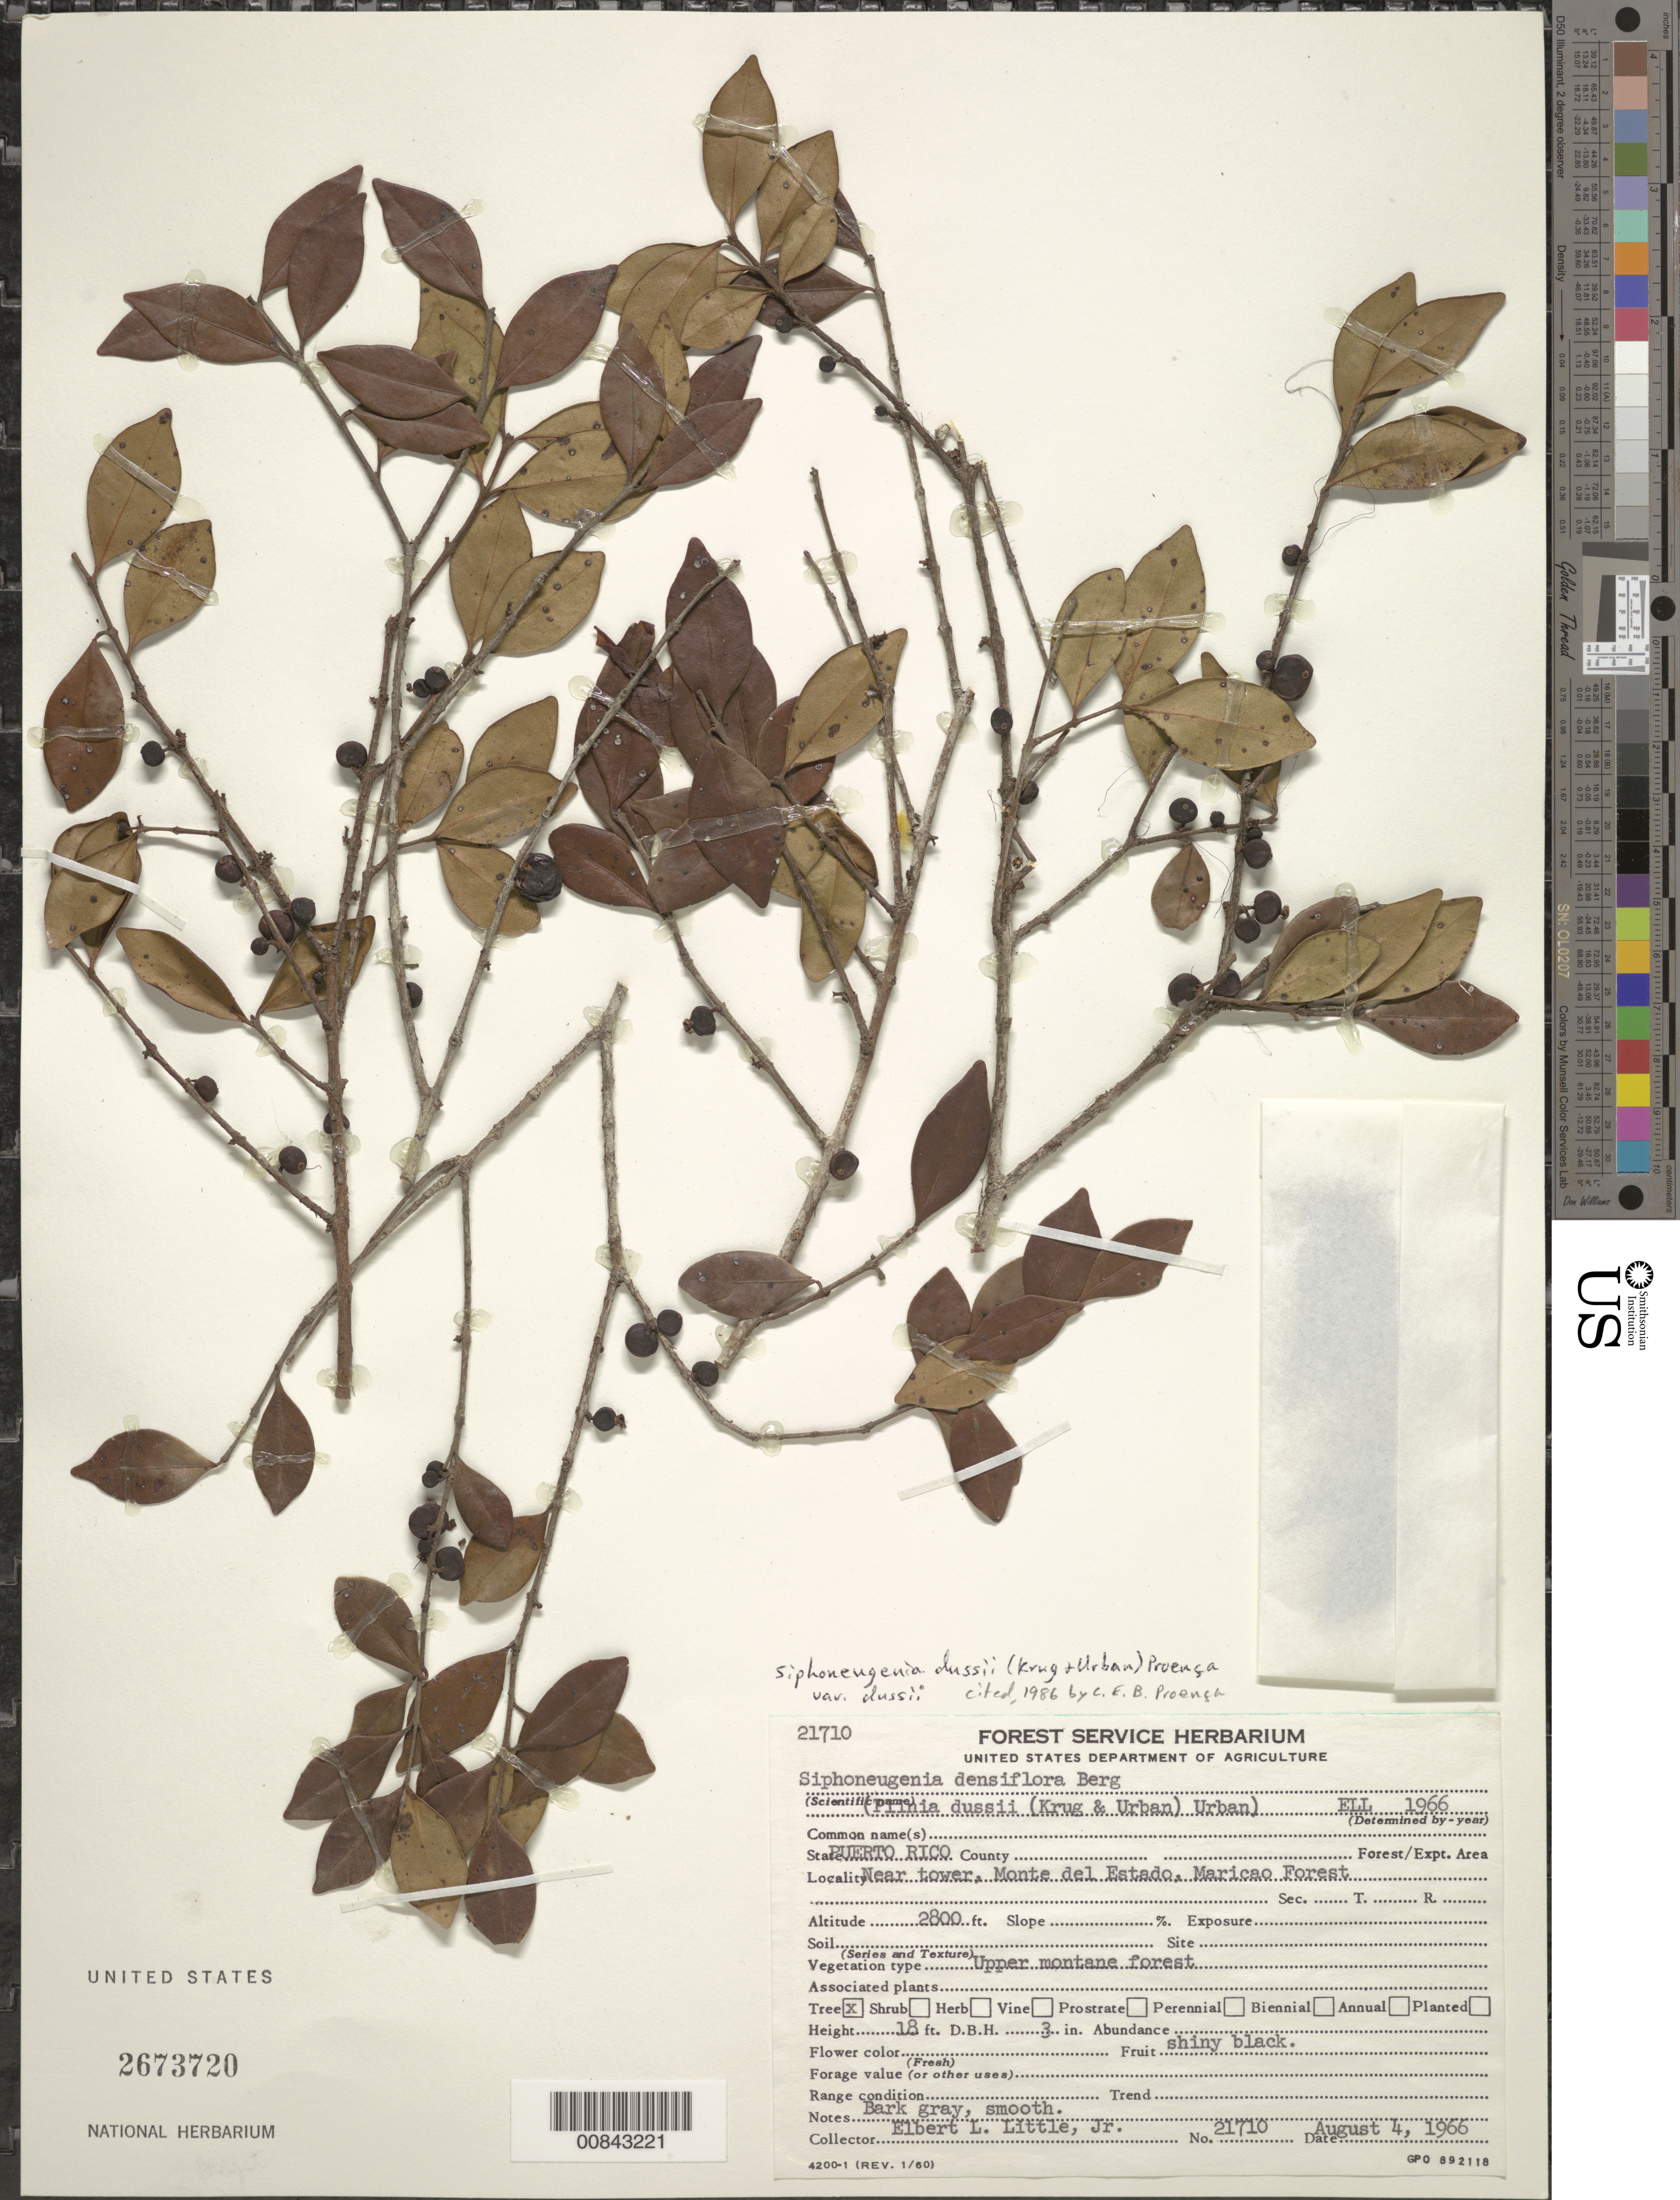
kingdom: Plantae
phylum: Tracheophyta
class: Magnoliopsida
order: Myrtales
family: Myrtaceae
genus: Siphoneugena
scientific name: Siphoneugena dussii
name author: (Krug & Urb.) Proença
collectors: E. L. Little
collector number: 21710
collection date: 1966-08-04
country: Puerto Rico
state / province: Maricao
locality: Near tower, Monte del Estado, Maricao Forest.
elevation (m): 853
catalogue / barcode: US 2673720